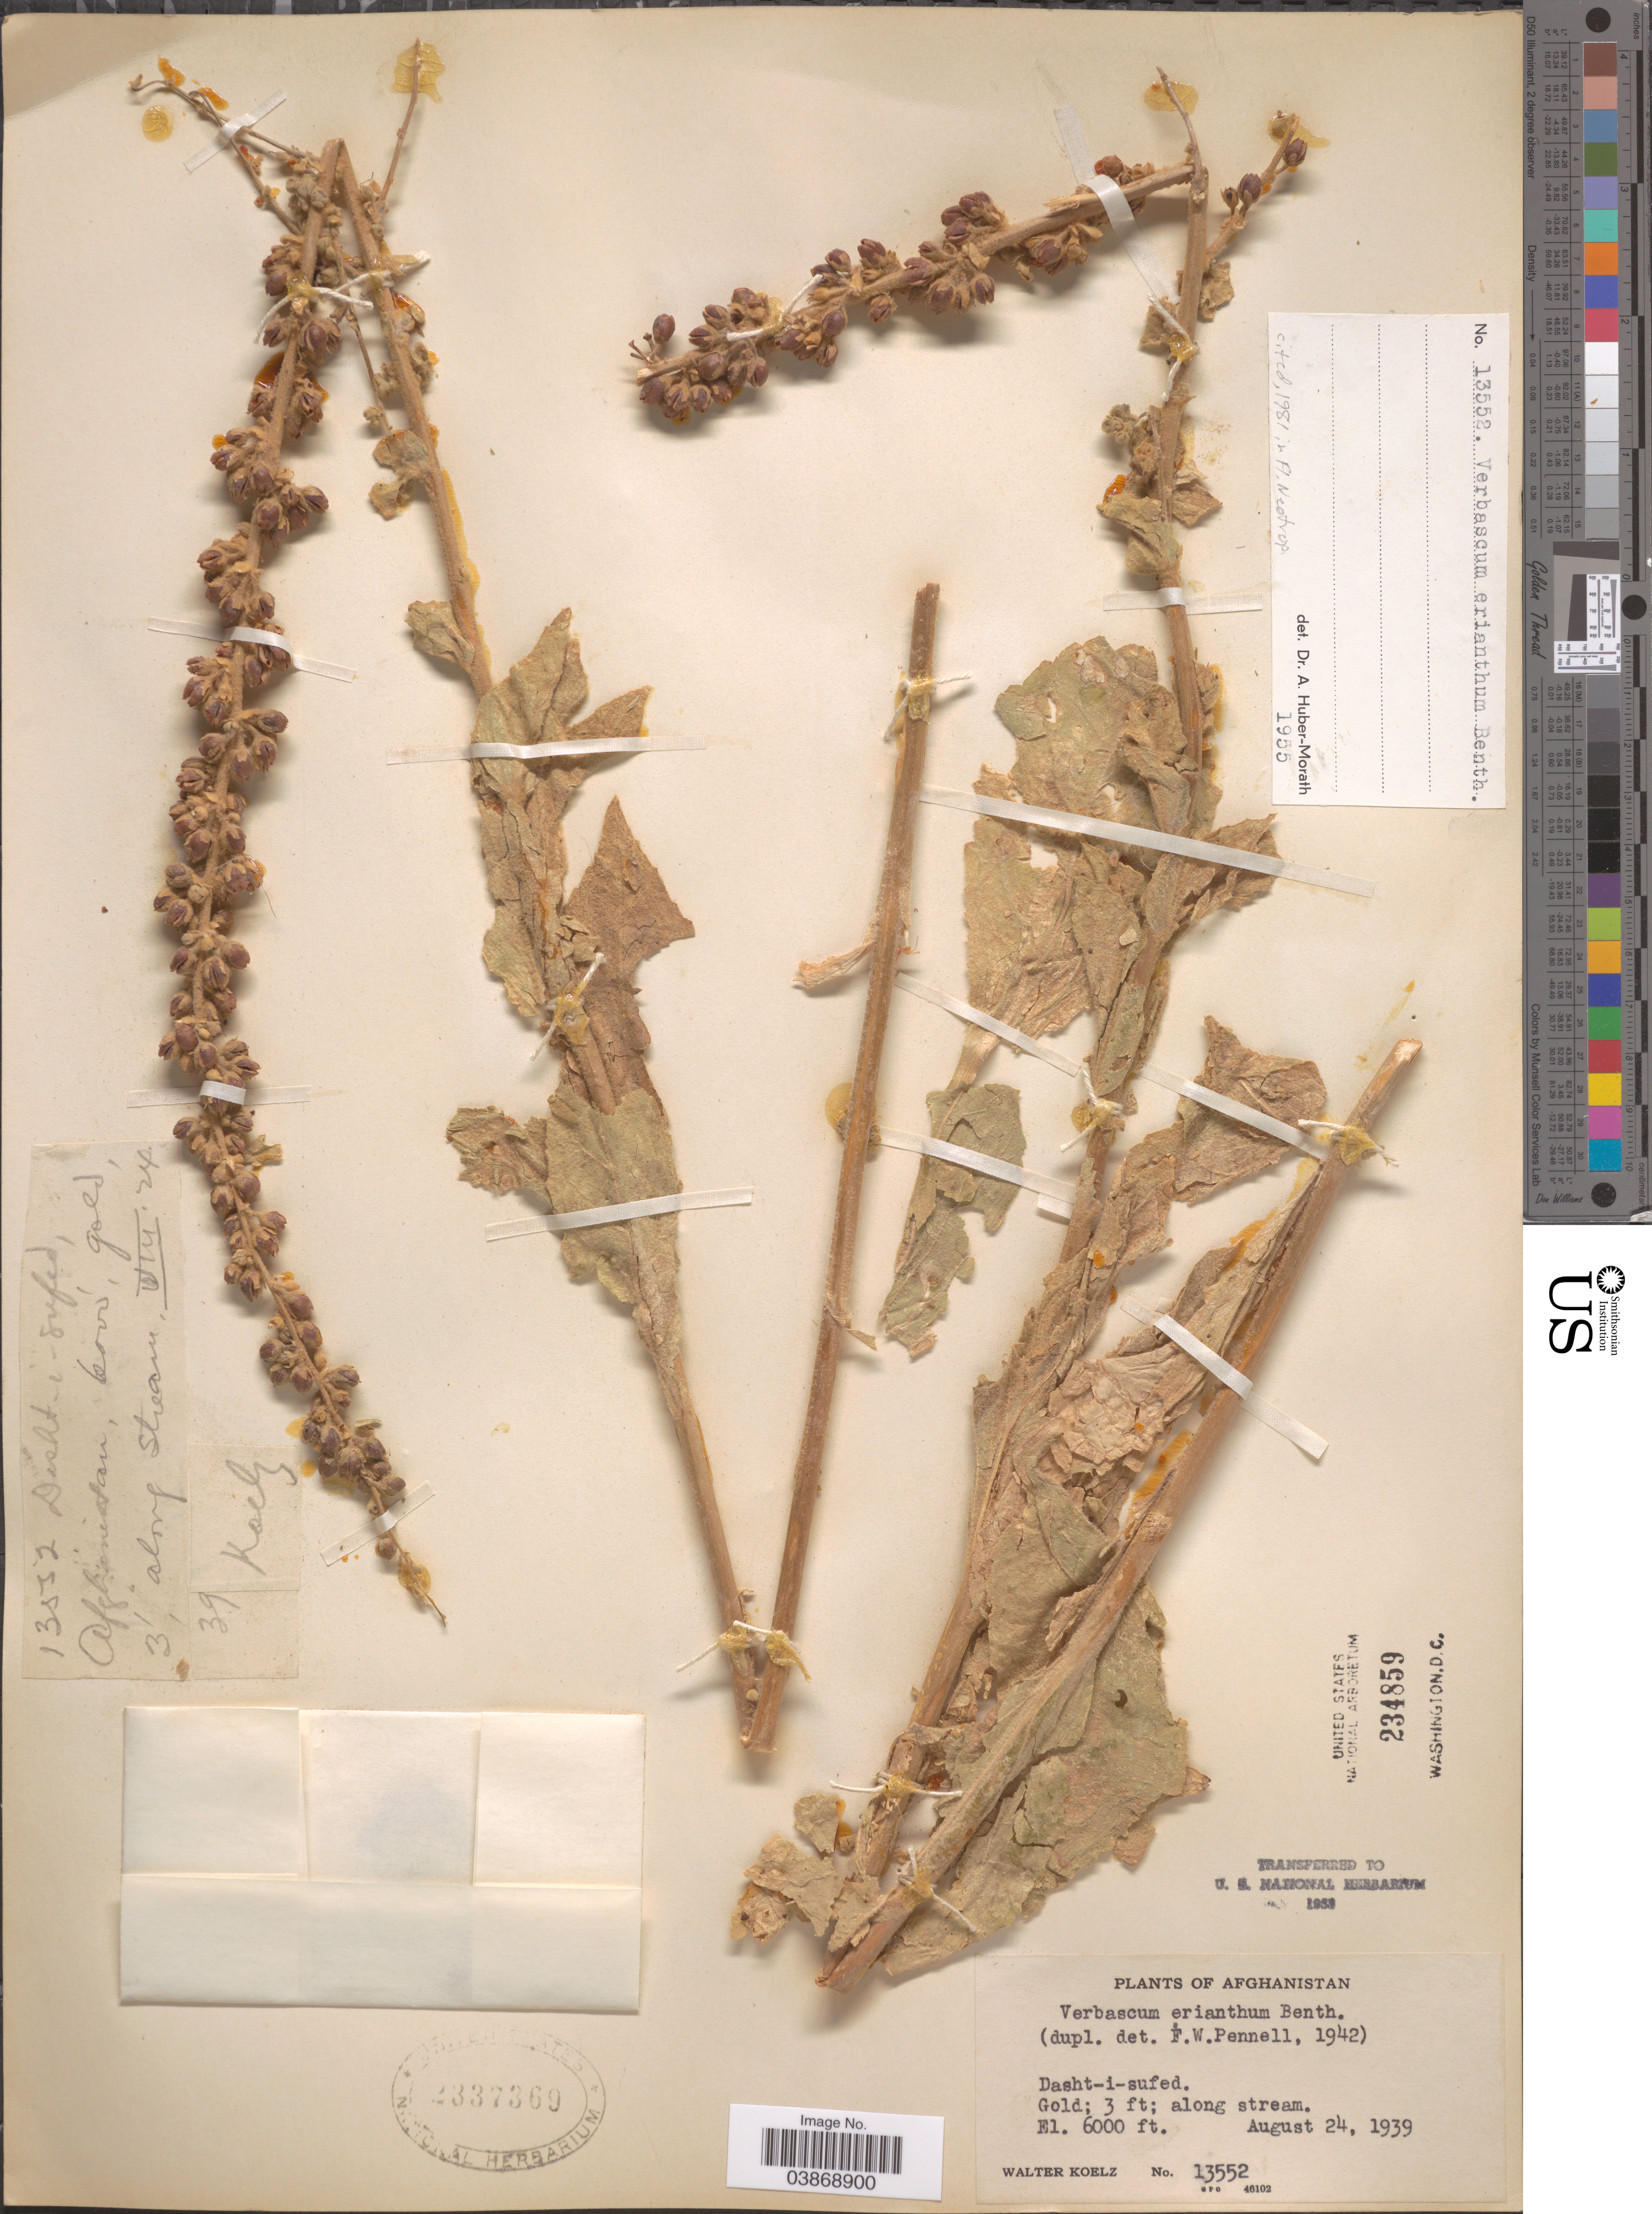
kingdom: Plantae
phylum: Tracheophyta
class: Magnoliopsida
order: Lamiales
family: Scrophulariaceae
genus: Verbascum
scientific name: Verbascum erianthum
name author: Benth.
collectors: W. N. Koelz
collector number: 13552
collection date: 1939-08-24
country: Afghanistan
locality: Dasht-i-sufed.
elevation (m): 1829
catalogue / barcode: US 2337369